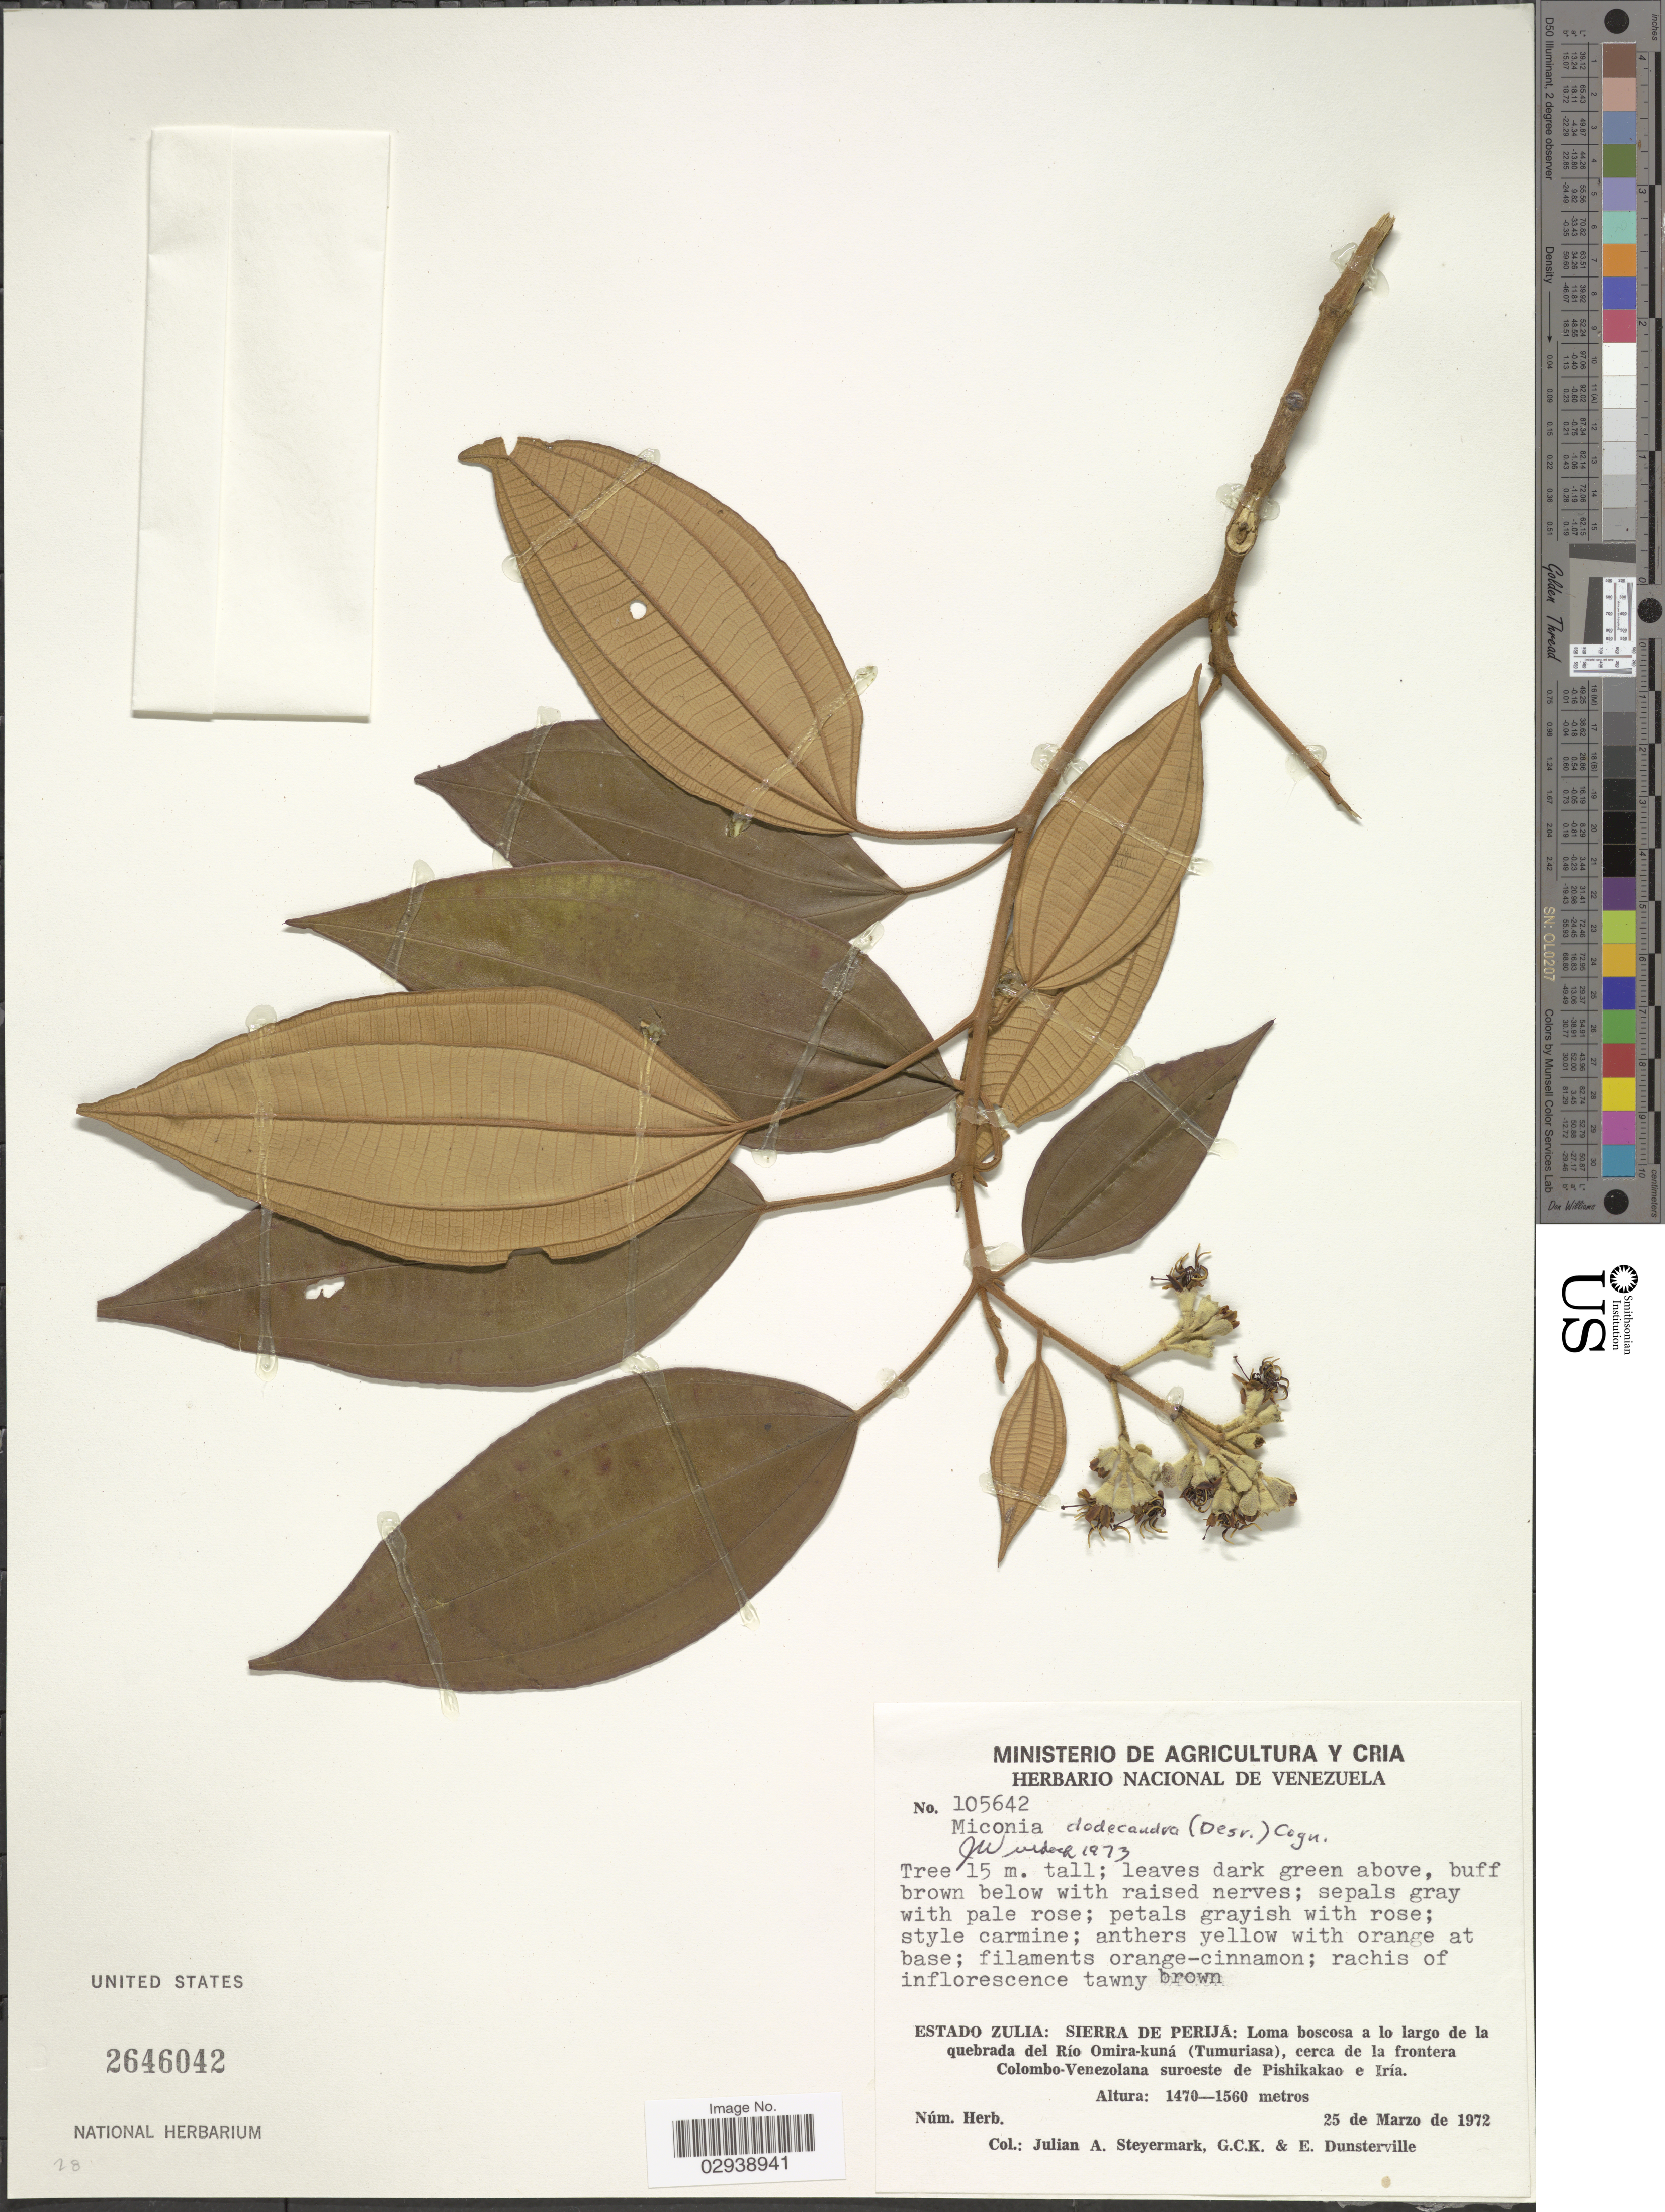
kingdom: Plantae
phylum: Tracheophyta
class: Magnoliopsida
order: Myrtales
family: Melastomataceae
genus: Miconia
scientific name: Miconia dodecandra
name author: Cogn.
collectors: J. Steyermark, G. C. K. Dunsterville & E. Dunsterville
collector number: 105642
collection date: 1972-03-25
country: Venezuela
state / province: Zulia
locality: Sierra de Perija: Loma boscosa a lo largo de la quebrada del Río Omira-kuná (Tumuriasa), cerca de la frontera Colombo-Venezolana suroeste de Pishikakao e Iría.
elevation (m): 1470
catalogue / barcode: US 2646042